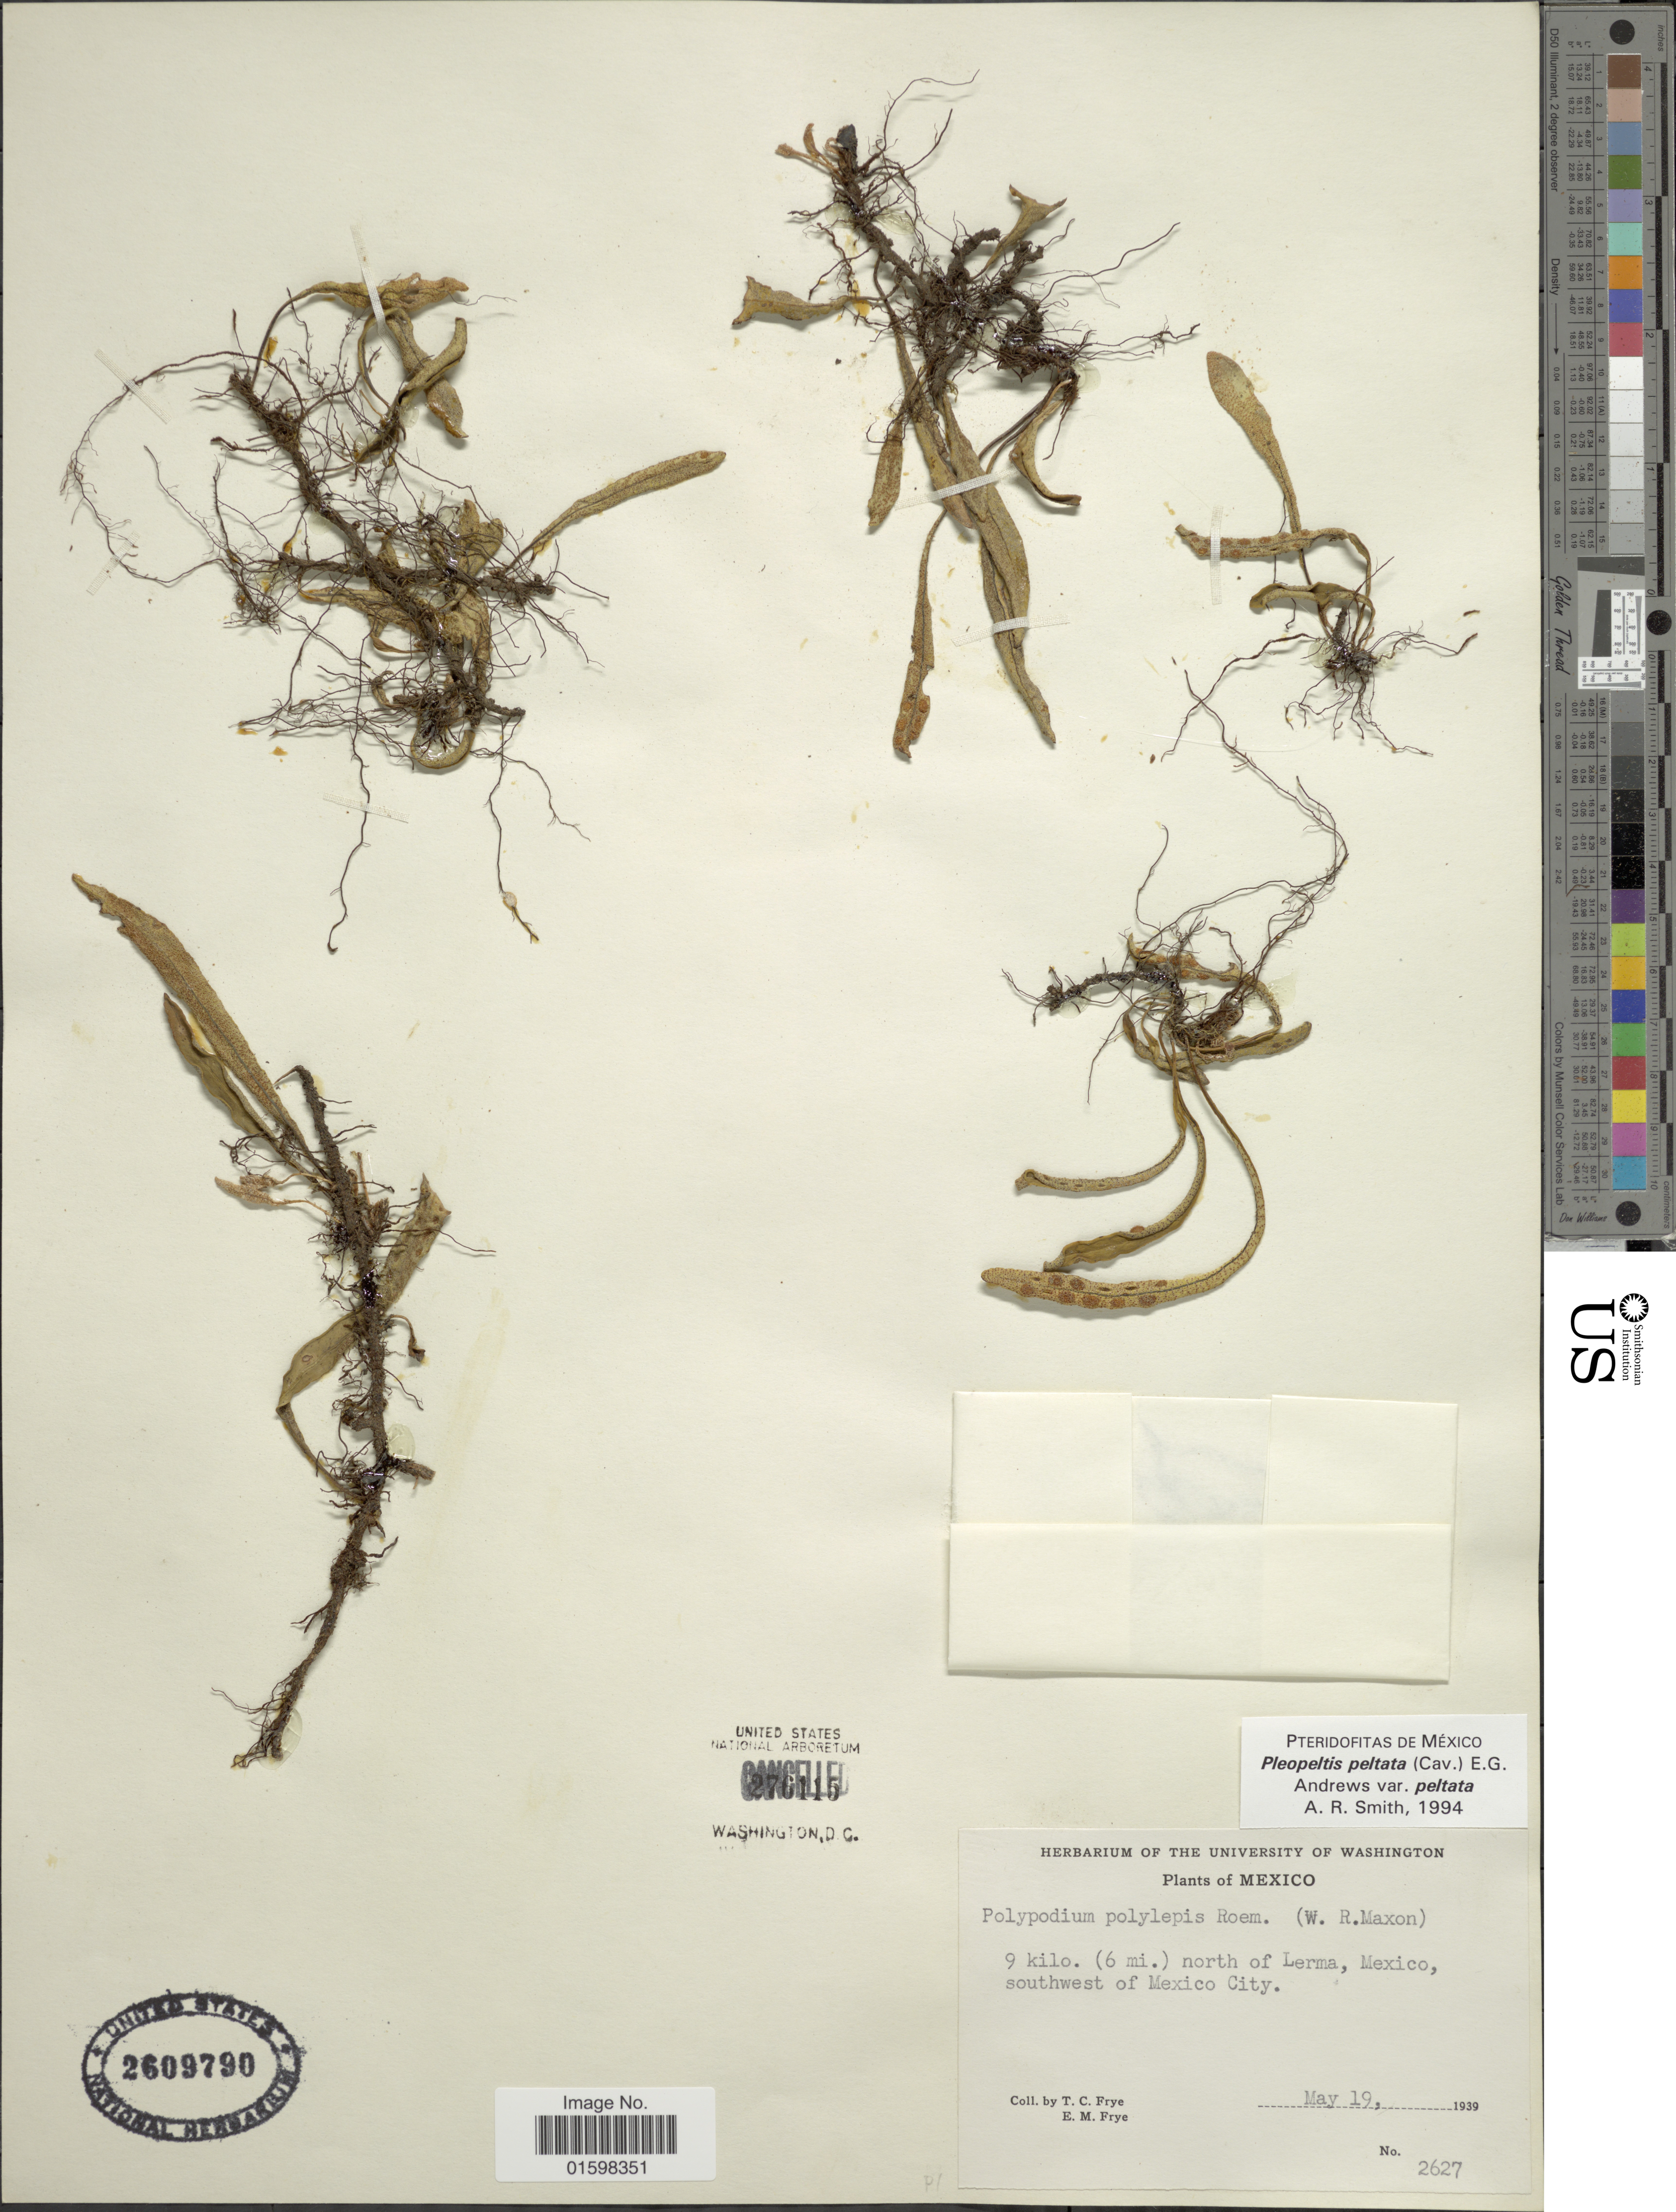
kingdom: Plantae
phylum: Tracheophyta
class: Polypodiopsida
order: Polypodiales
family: Polypodiaceae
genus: Pleopeltis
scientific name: Pleopeltis polylepis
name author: (Roem. ex Kunze) T. Moore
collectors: T. C. Frye & E. Frye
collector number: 2627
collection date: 1939-05-19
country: Mexico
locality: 9 kilo. (6 mi.) north of Lertma, Mexico, southwest of Mexico City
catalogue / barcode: US 2609790